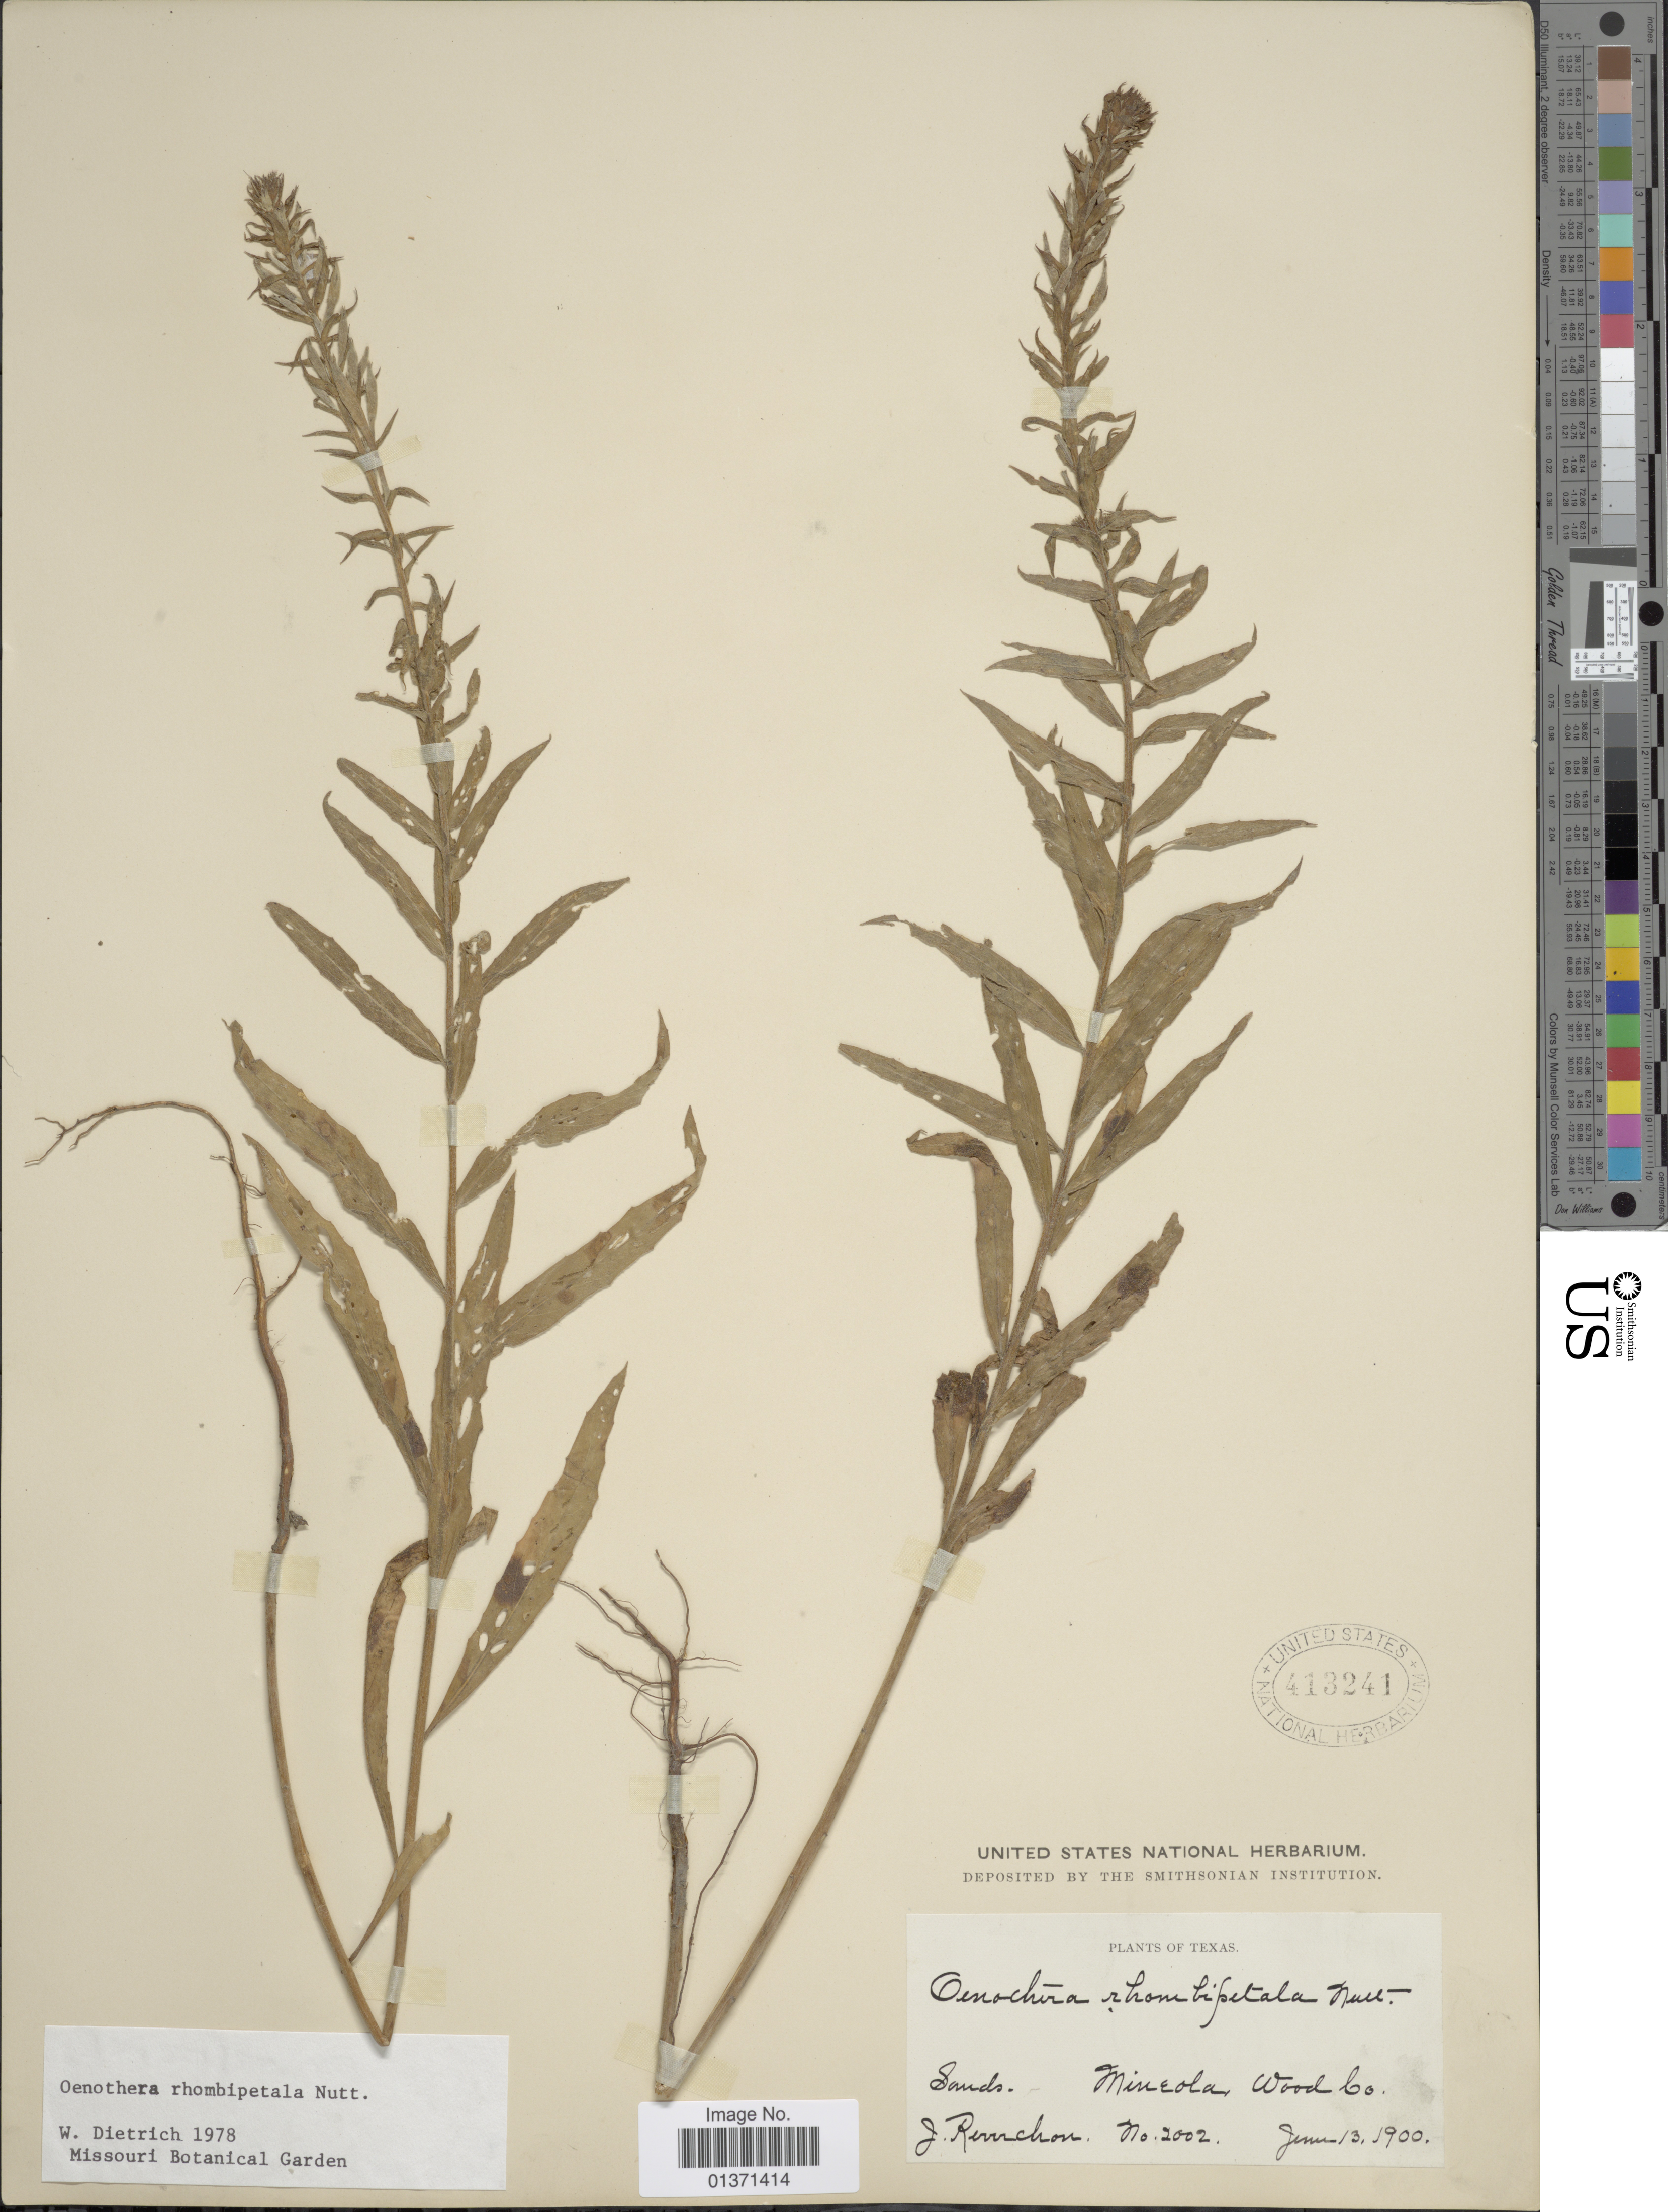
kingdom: Plantae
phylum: Tracheophyta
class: Magnoliopsida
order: Myrtales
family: Onagraceae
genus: Oenothera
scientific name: Oenothera rhombipetala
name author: Nutt. ex Torr & A. Gray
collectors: J. Reverchon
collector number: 2002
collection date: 1900-06-13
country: United States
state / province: Texas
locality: Mineola, Wood Co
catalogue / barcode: US 413241